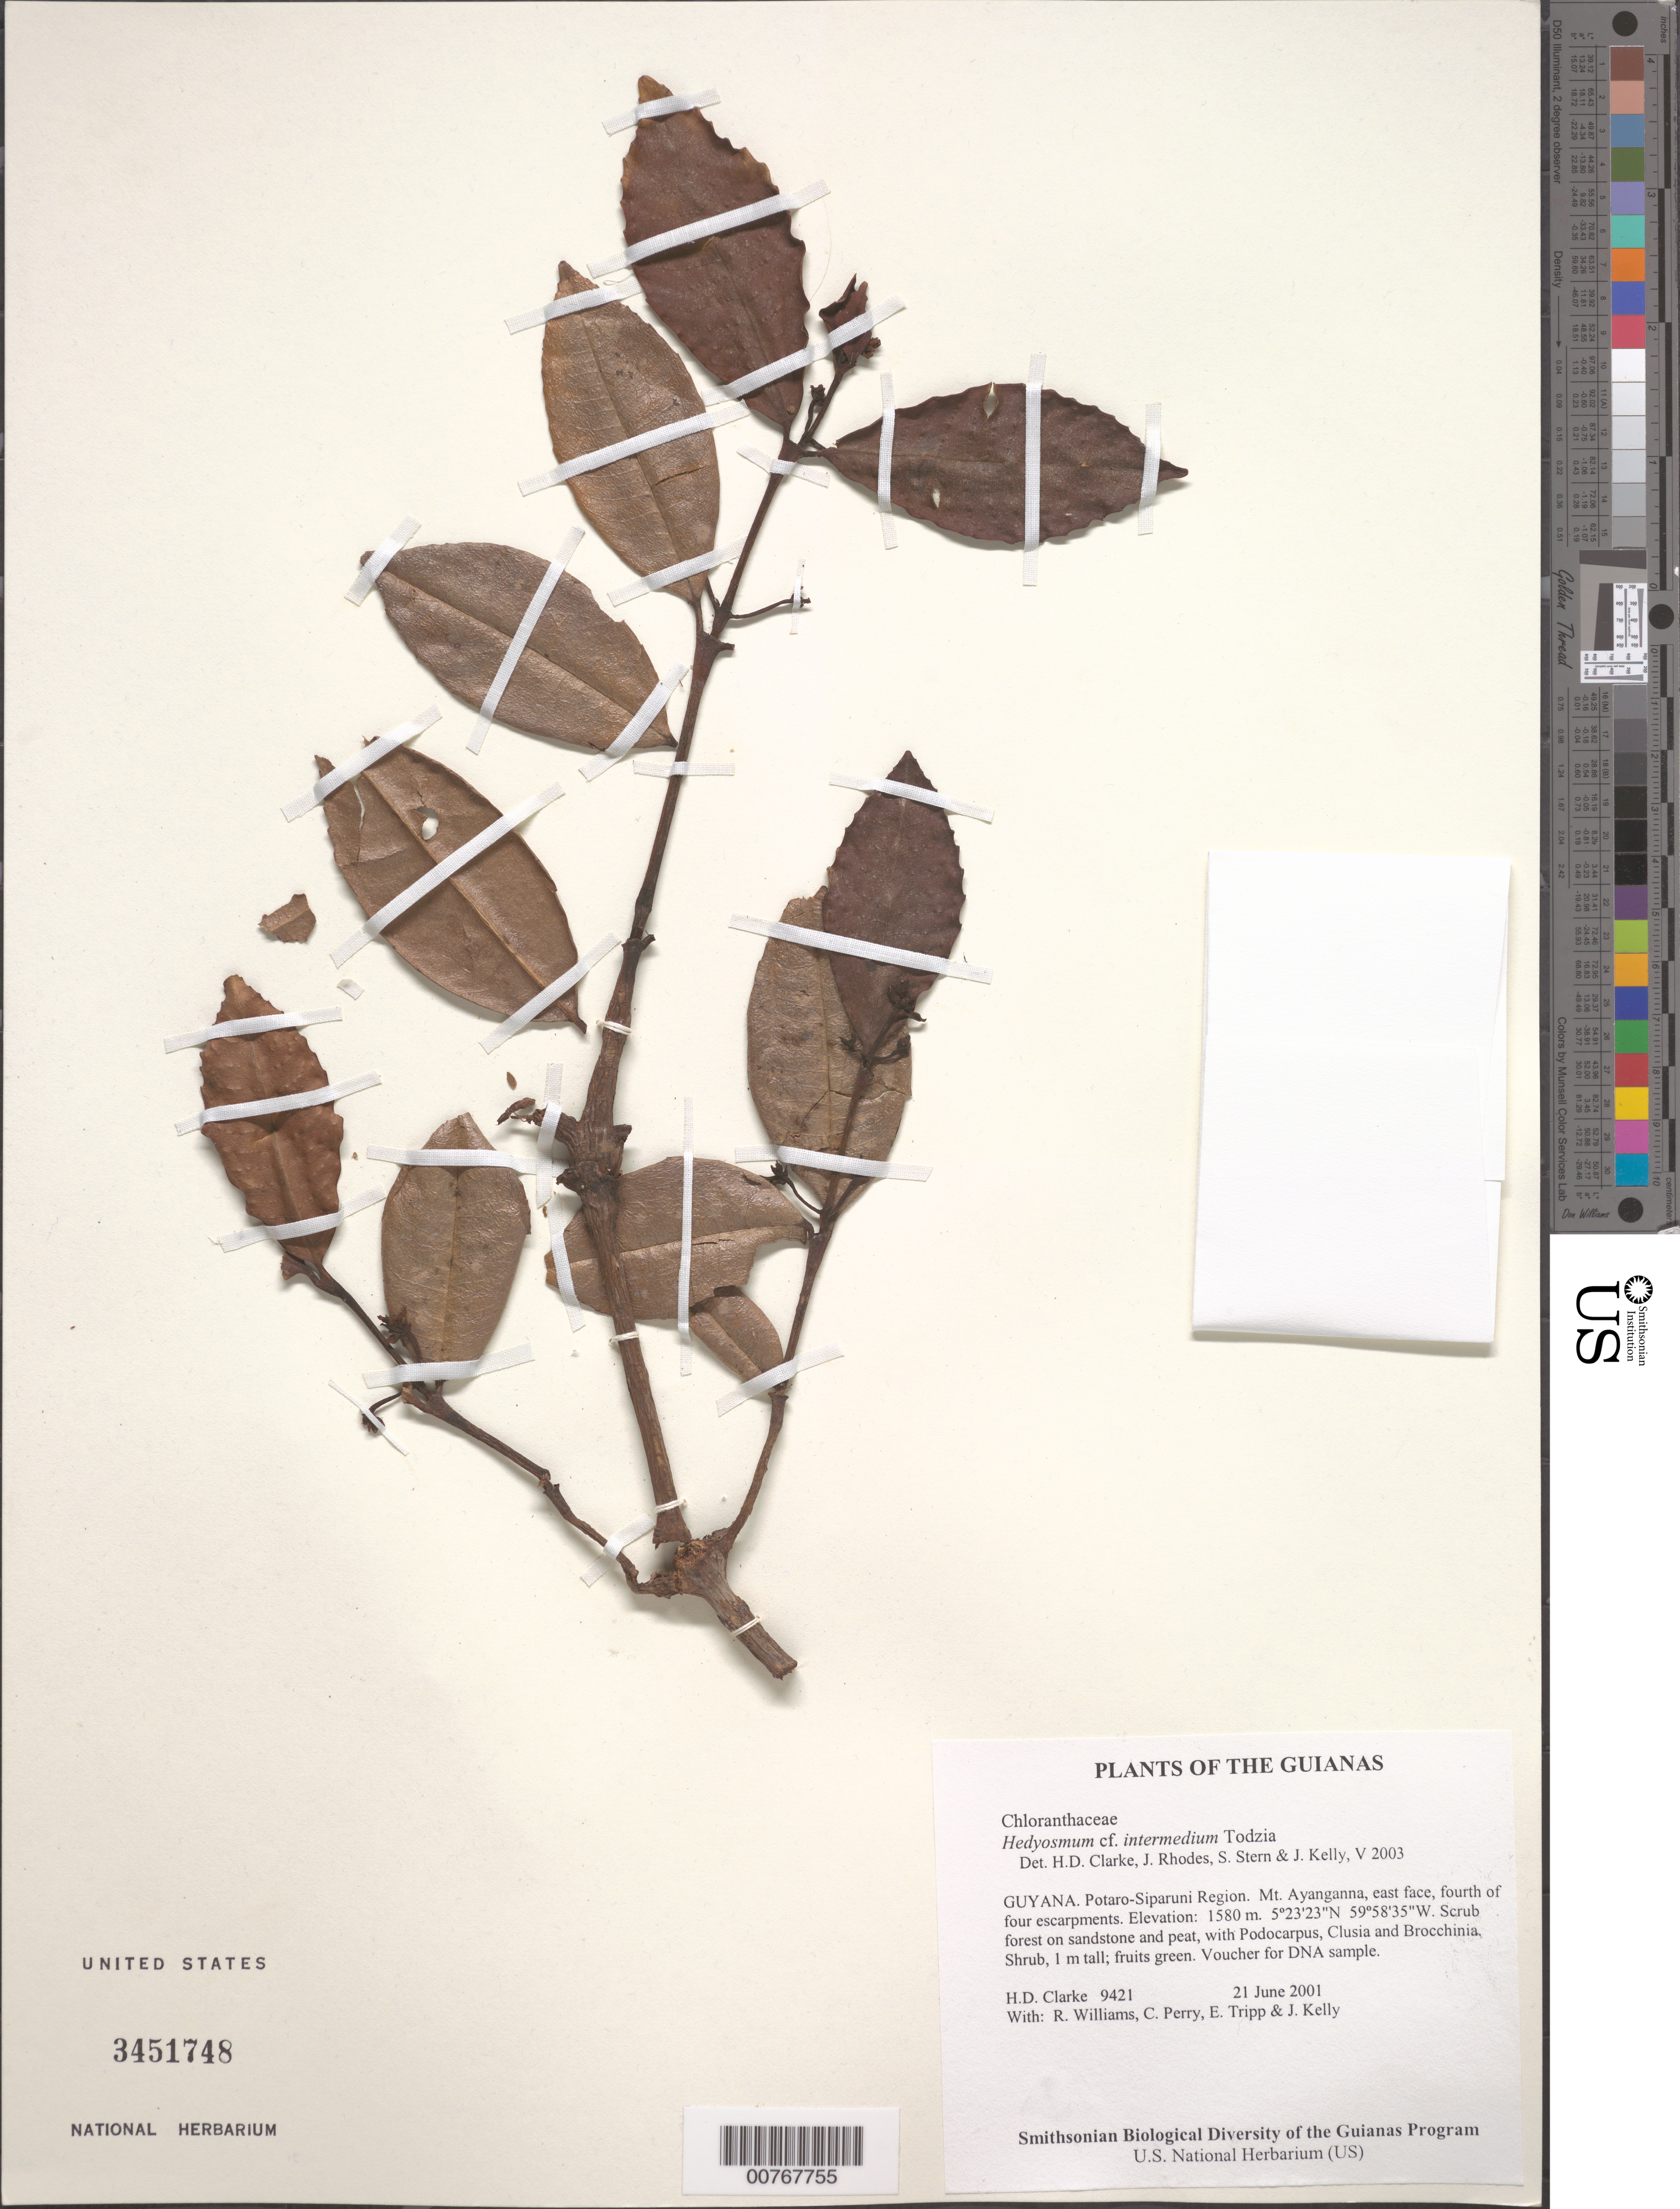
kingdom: Plantae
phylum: Tracheophyta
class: Magnoliopsida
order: Chloranthales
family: Chloranthaceae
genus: Hedyosmum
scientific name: Hedyosmum intermedium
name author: Todzia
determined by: Clarke, H. D.; Rhodes, J.; Stern, S. R.; Kelly, J.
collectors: H. D. Clarke, R. Williams, C. Perry, E. Tripp & J. Kelly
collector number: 9421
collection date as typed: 21 June 2001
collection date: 2001-06-21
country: Guyana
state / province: Potaro-Siparuni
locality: Mt. Ayanganna, east face, fourth of four escarpments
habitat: Scrub forest on sandstone and peat, with Podocarpus, Clusia and Brocchinia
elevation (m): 1580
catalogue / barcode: US 3451748